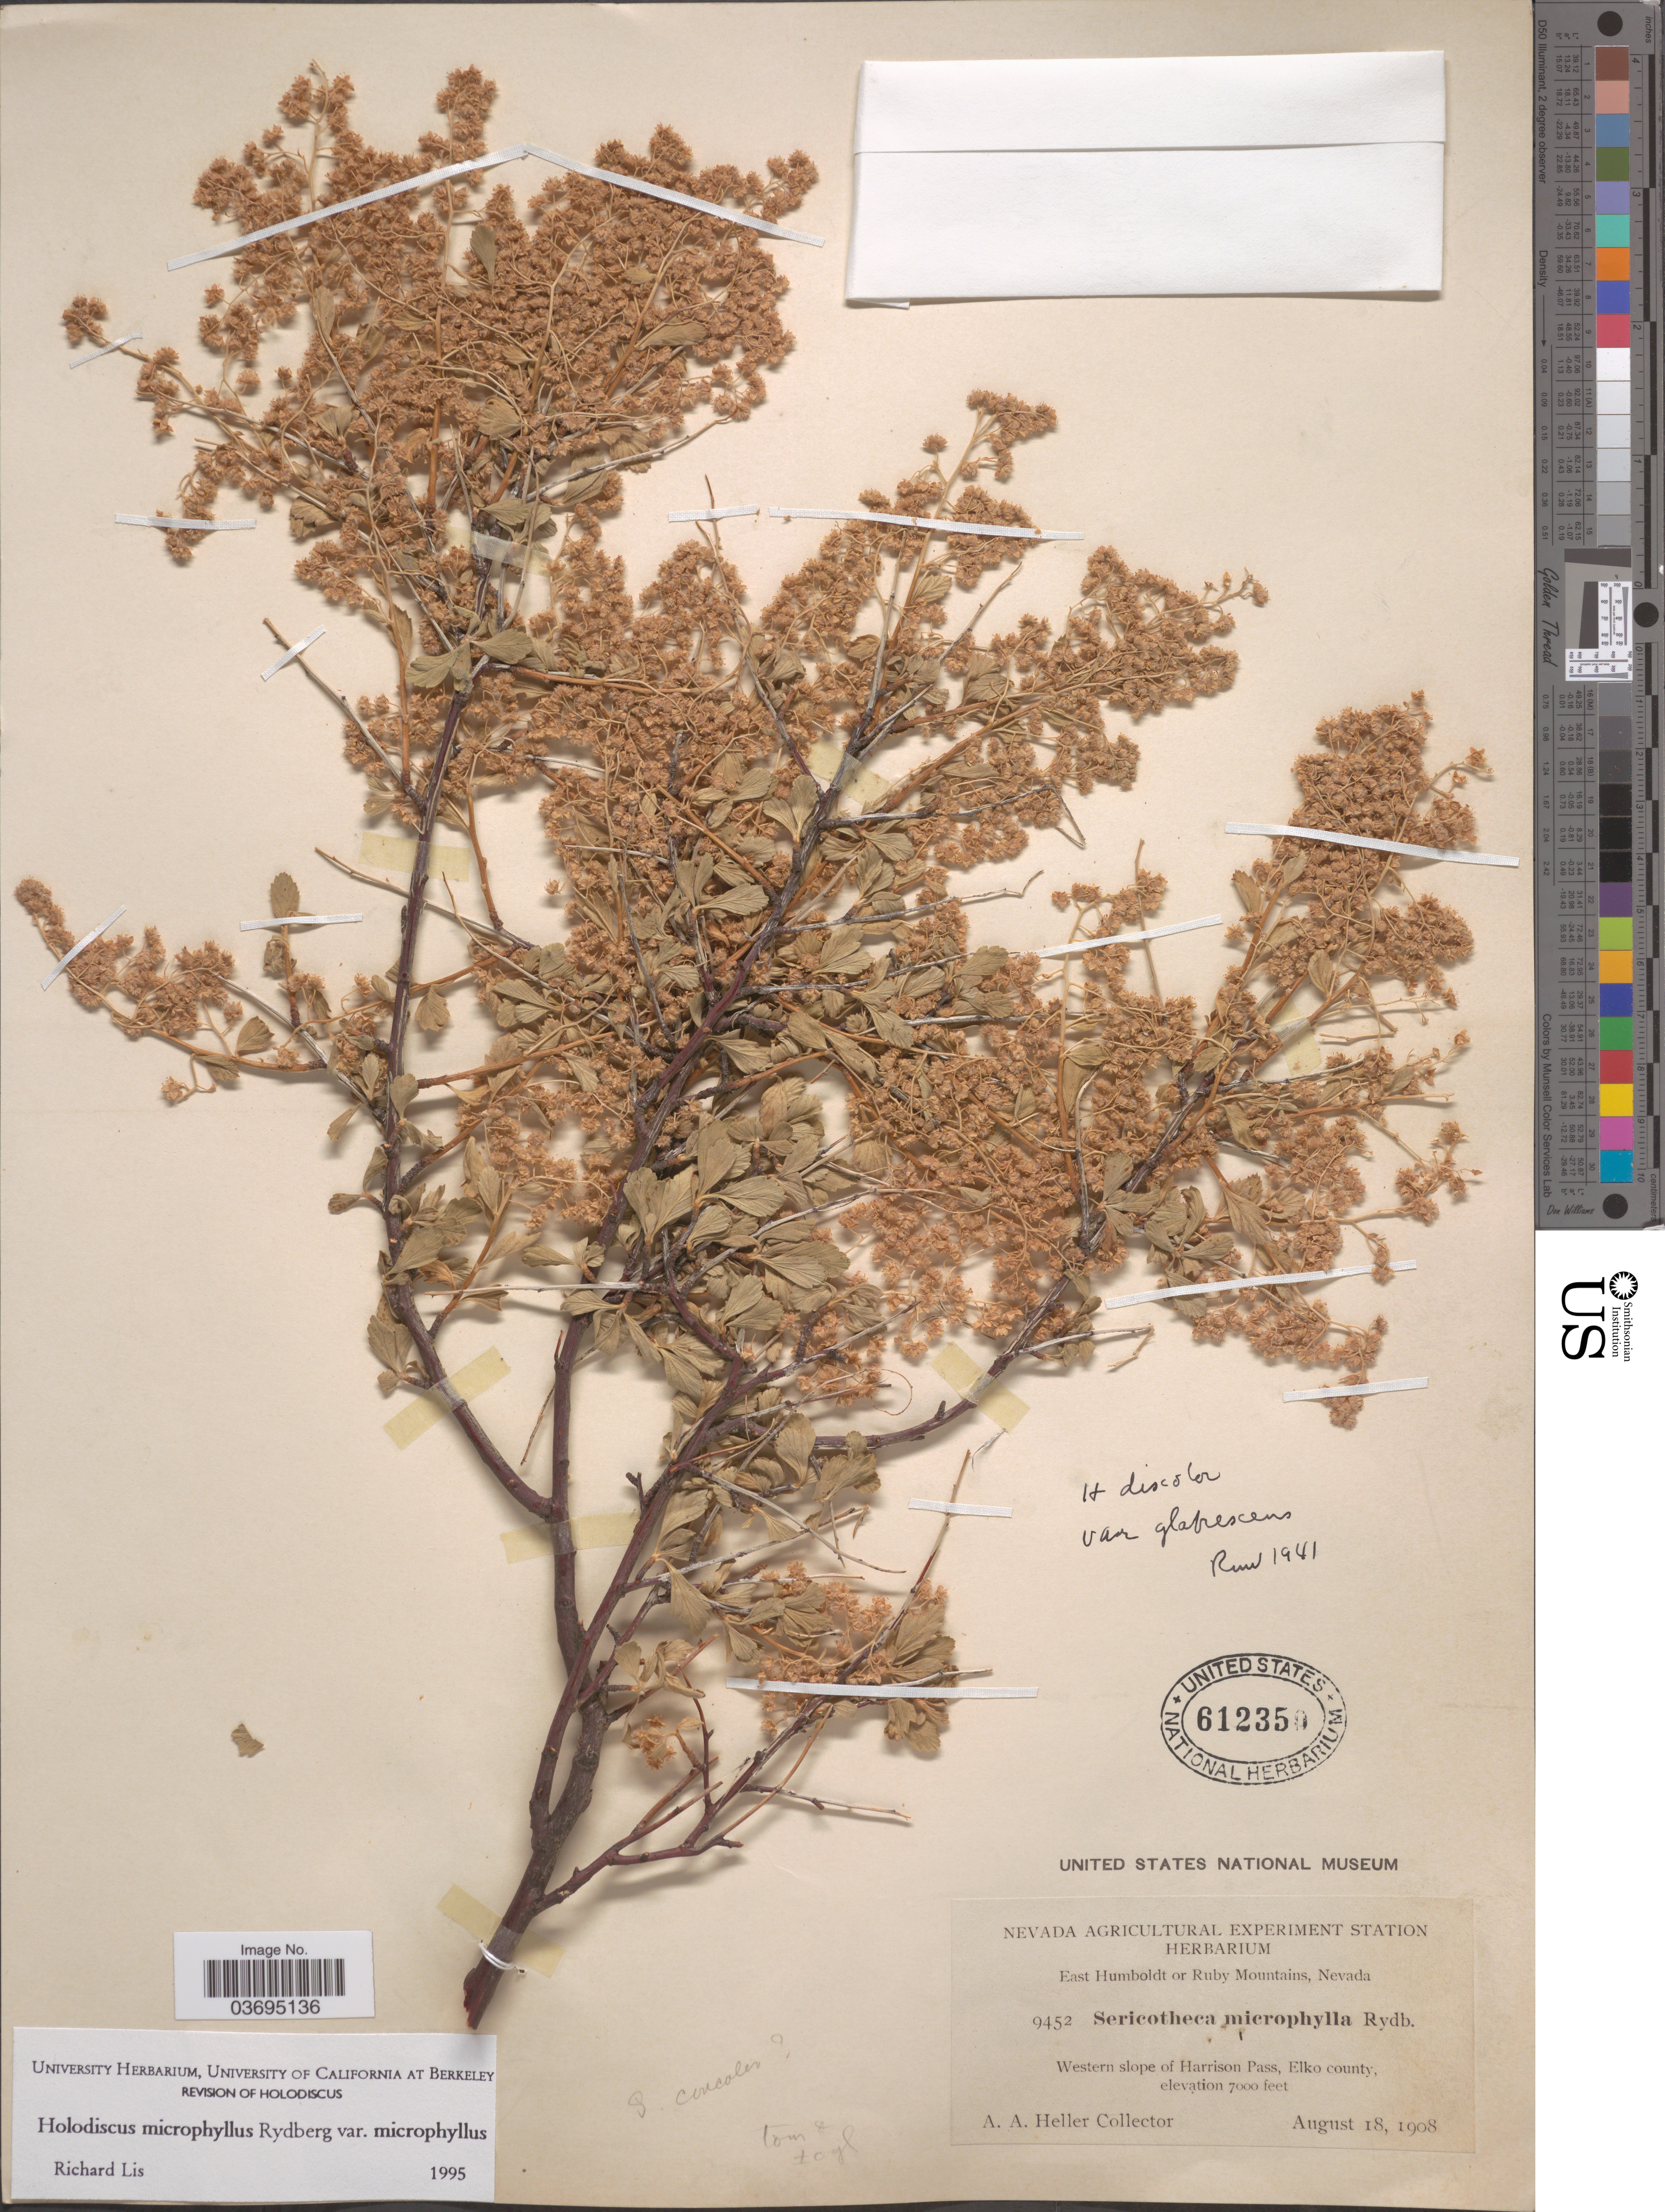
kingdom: Plantae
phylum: Tracheophyta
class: Magnoliopsida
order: Rosales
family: Rosaceae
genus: Holodiscus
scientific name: Holodiscus discolor var. microphyllus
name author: (Rydb.) Jeps.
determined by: Strong, Mark T., (BOT), Smithsonian Institution - National Museum of Natural History (UNITED STATES)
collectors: A. A. Heller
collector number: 9452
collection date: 1908-08-18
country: United States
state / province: Nevada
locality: East Humboldt or Ruby Mountains. Western slope of Harrison Pass, Elko county.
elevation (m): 2134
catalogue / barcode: US 612350